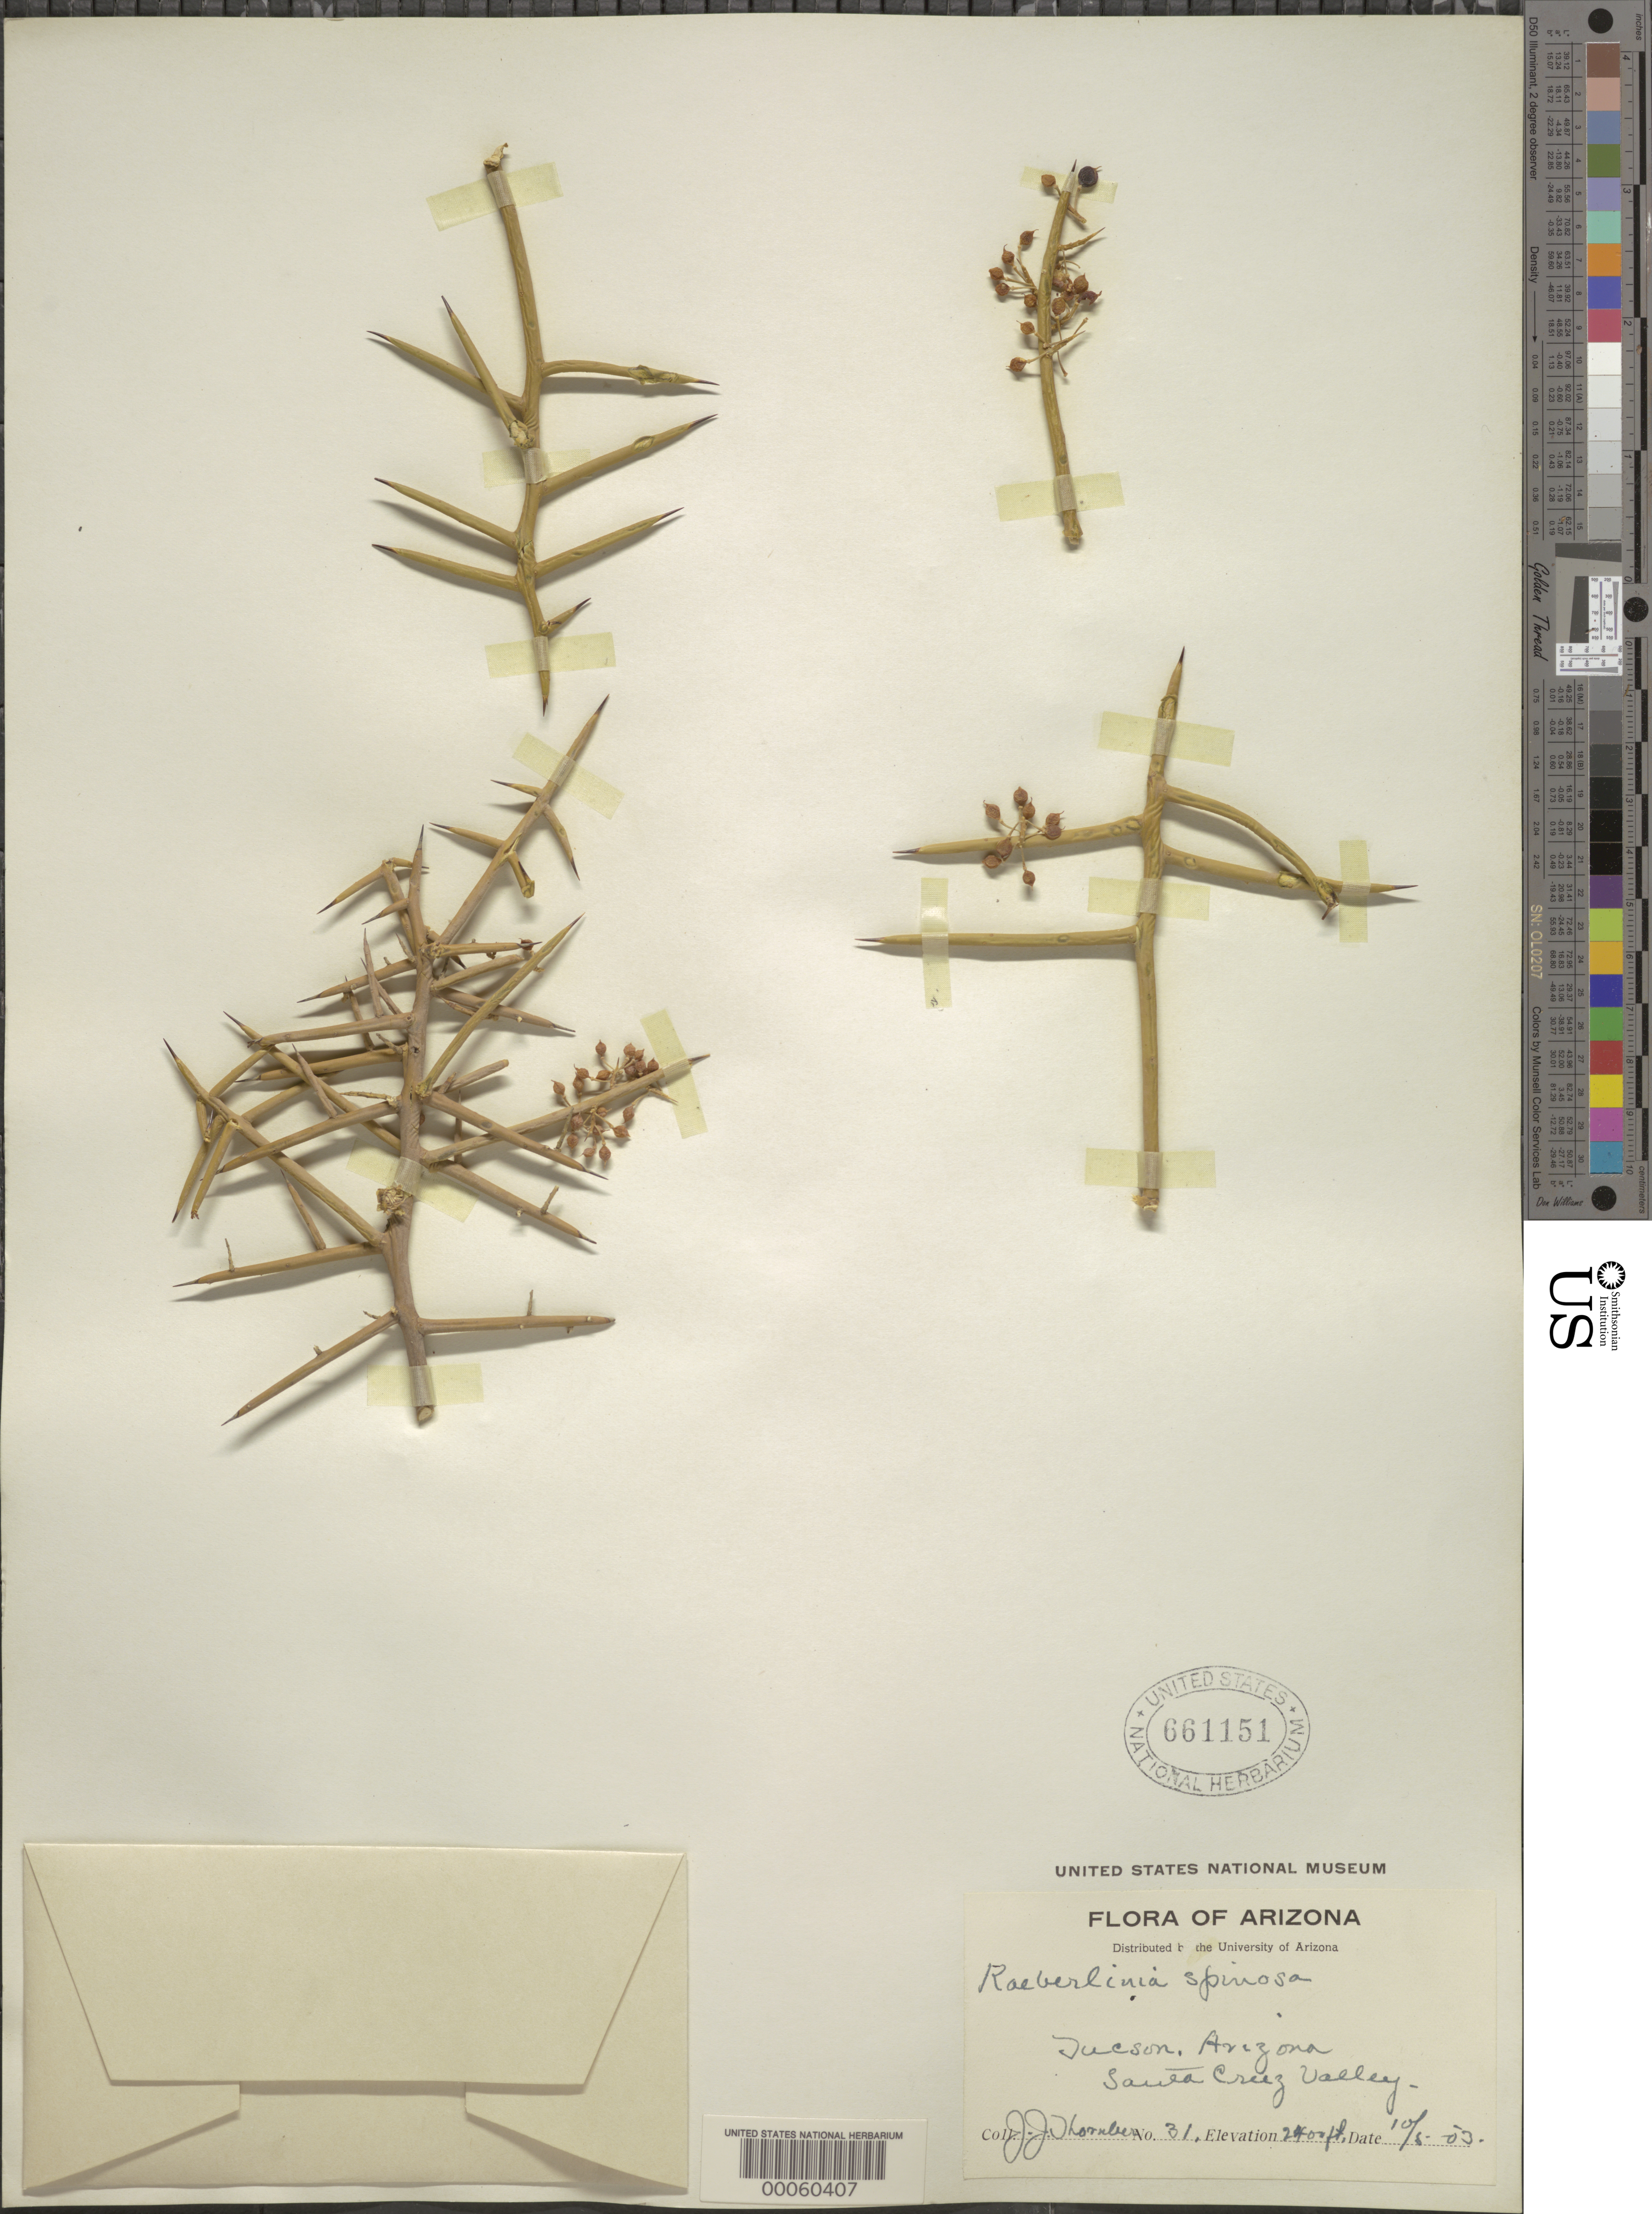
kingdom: Plantae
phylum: Tracheophyta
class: Magnoliopsida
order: Brassicales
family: Koeberliniaceae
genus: Koeberlinia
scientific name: Koeberlinia spinosa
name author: Zucc.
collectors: J. Thornber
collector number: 31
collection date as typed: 05 Oct 1903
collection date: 1903-10-05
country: United States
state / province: Arizona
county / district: Pima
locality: Santa cruz valley, tucson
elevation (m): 732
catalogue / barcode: US 661151